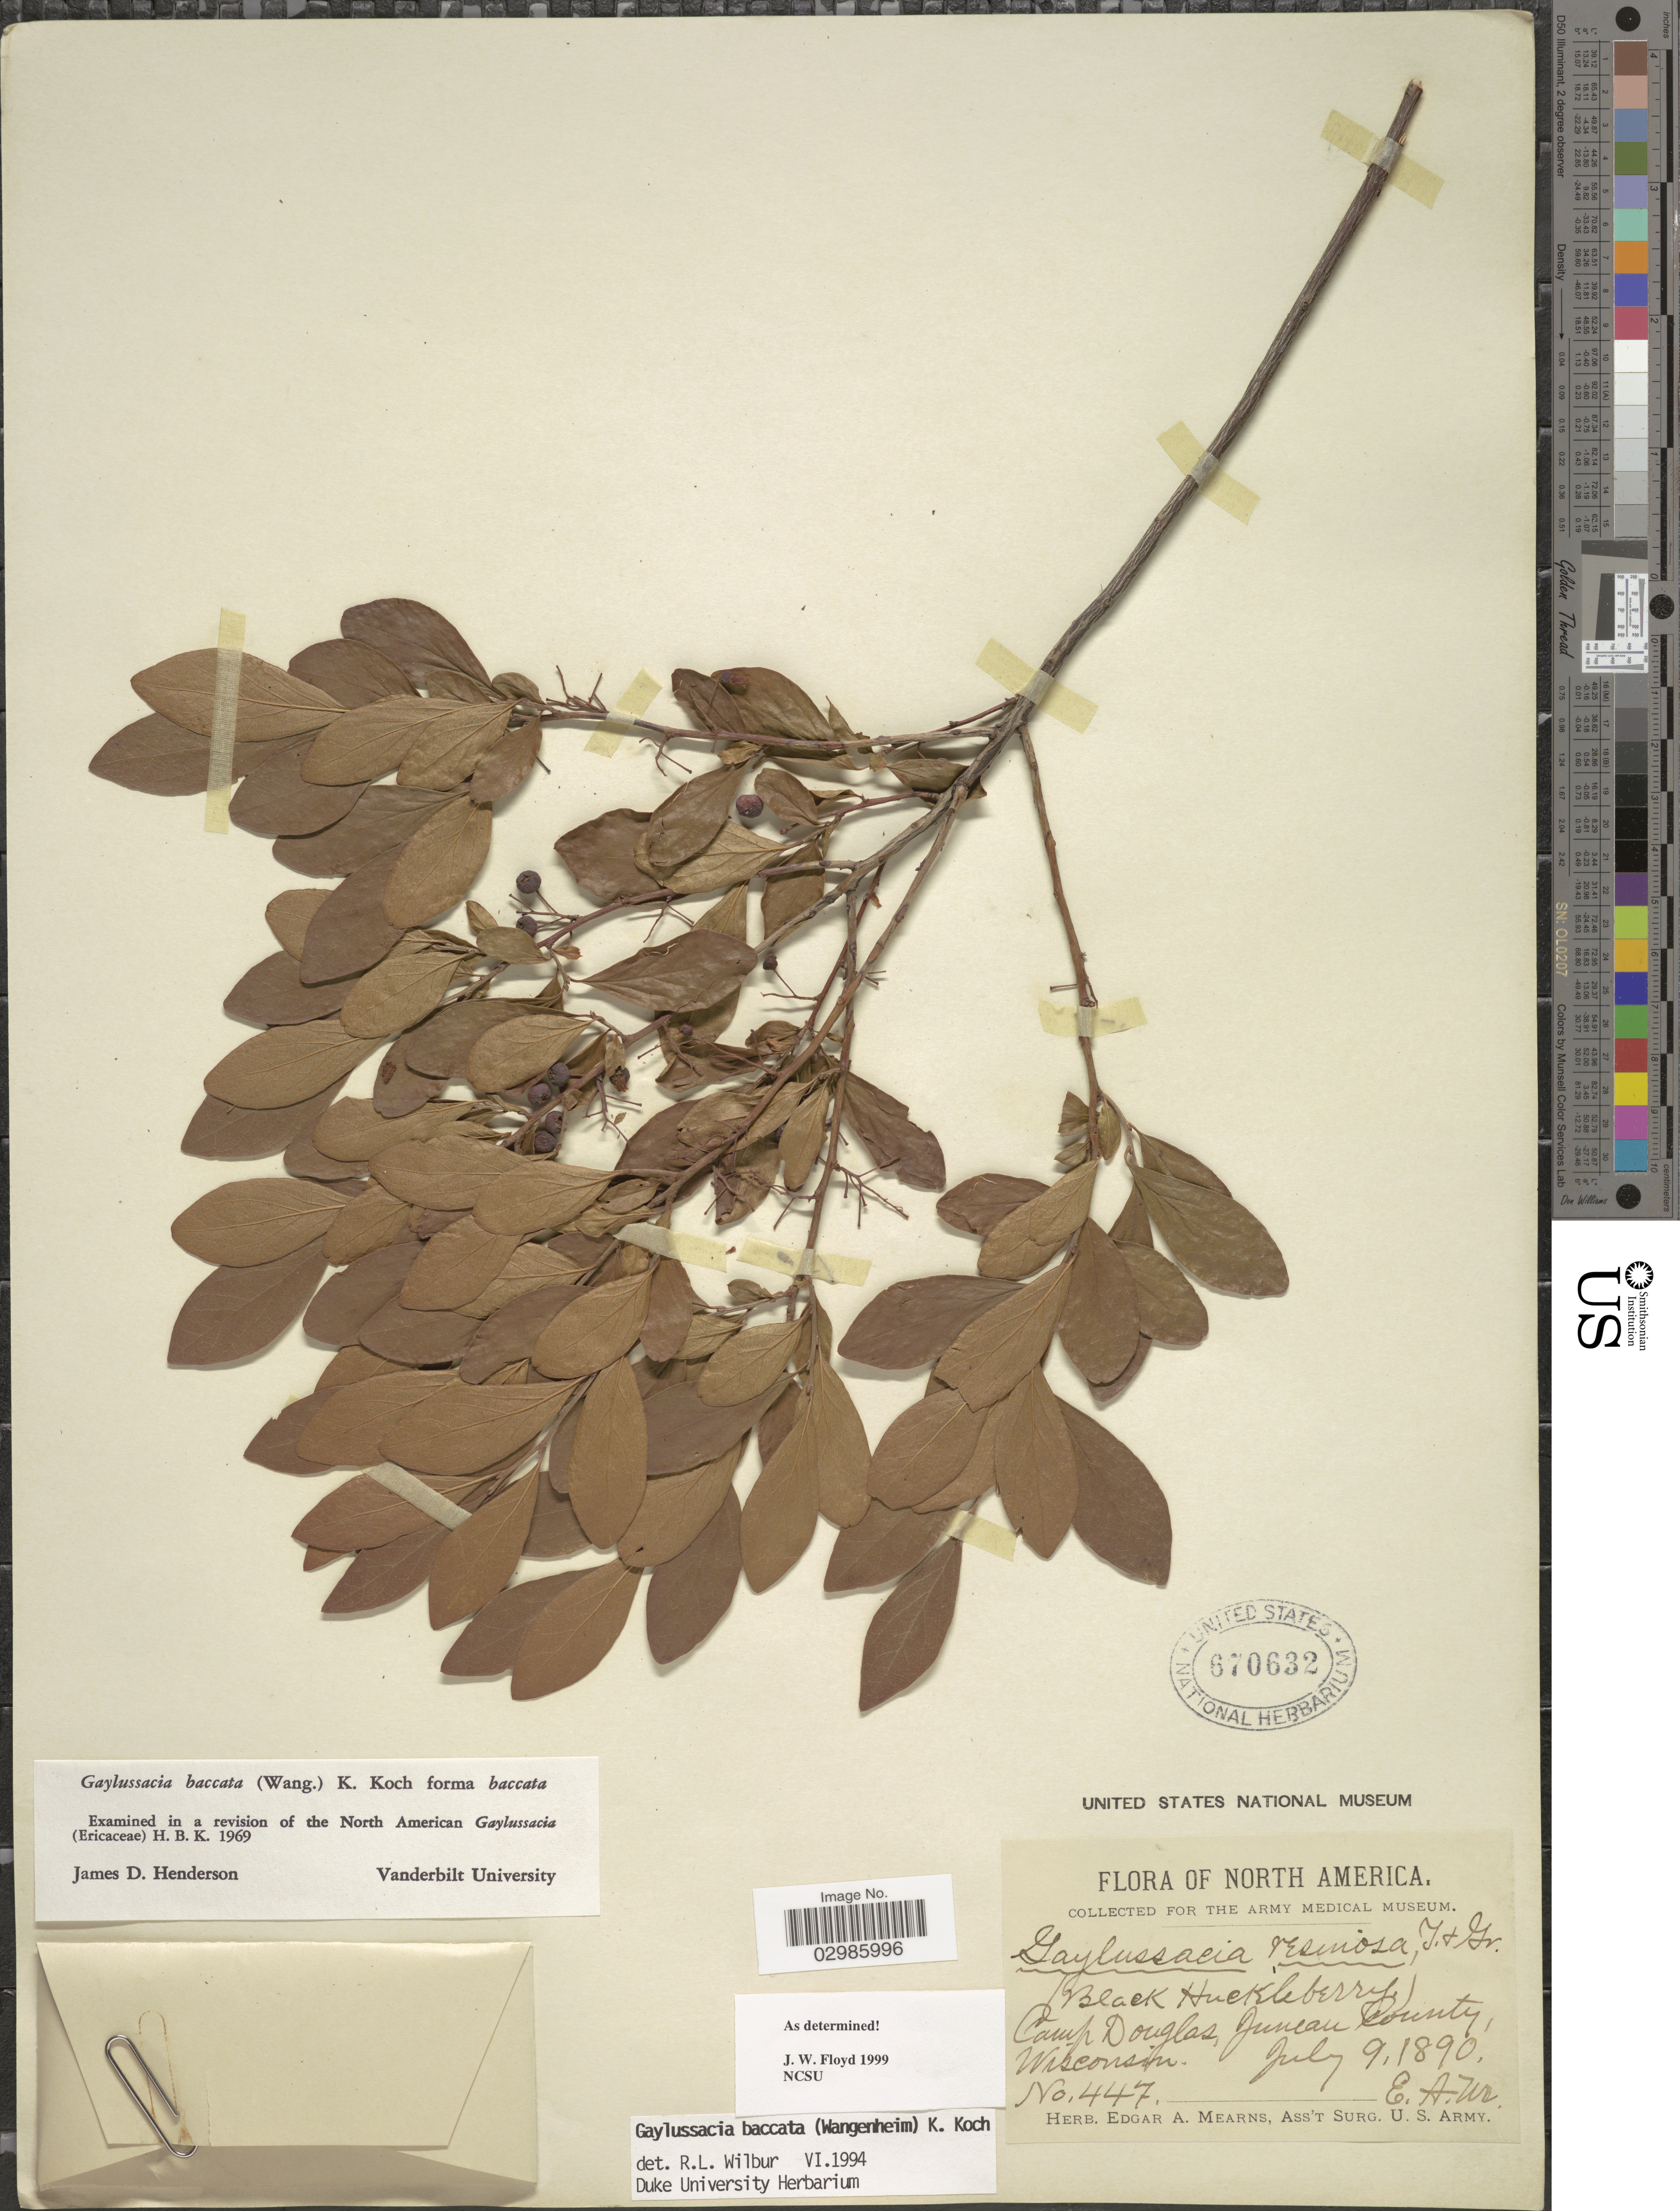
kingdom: Plantae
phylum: Tracheophyta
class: Magnoliopsida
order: Ericales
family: Ericaceae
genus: Gaylussacia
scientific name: Gaylussacia baccata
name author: (Wangenh.) K. Koch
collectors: E. A. Mearns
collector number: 447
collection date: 1890-07-09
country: United States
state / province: Wisconsin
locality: Camp Douglas, Juneau County.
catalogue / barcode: US 670632